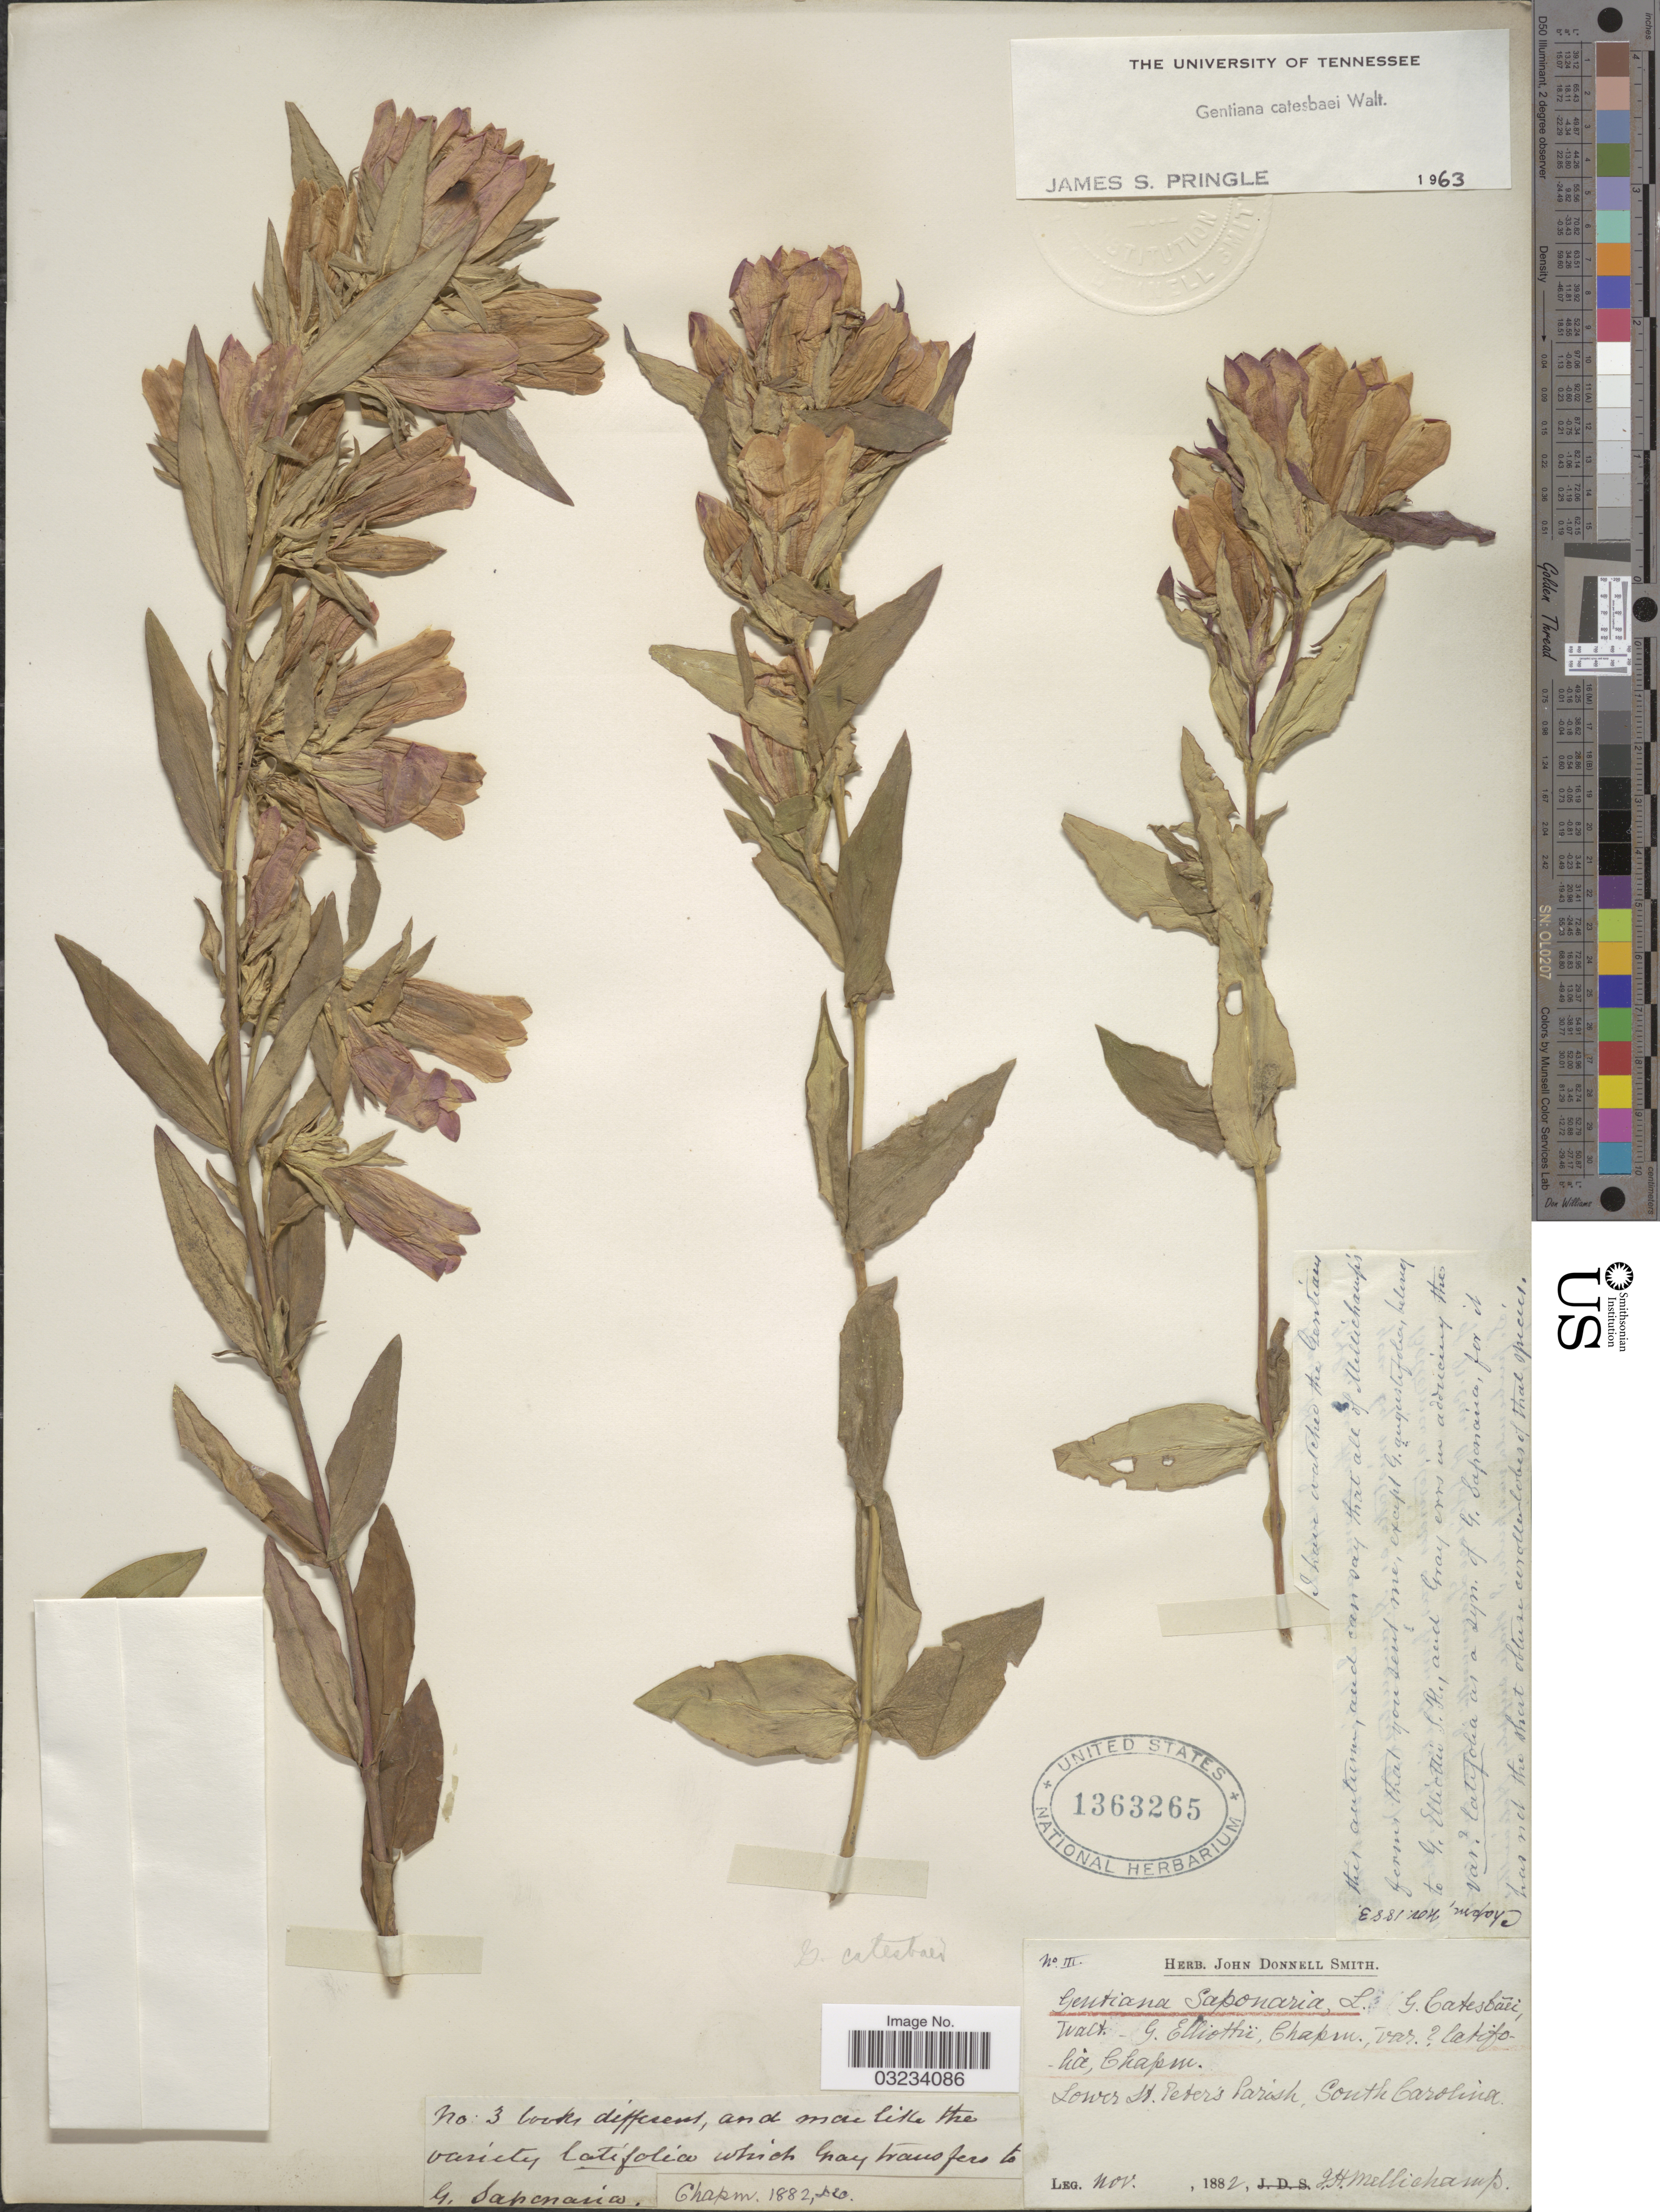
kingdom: Plantae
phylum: Tracheophyta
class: Magnoliopsida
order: Gentianales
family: Gentianaceae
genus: Gentiana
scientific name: Gentiana catesbaei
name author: Walter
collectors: J. H. Mellichamp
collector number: III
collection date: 1882-11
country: United States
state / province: South Carolina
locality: Lower St. Peter's Parish.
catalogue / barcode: US 1363265